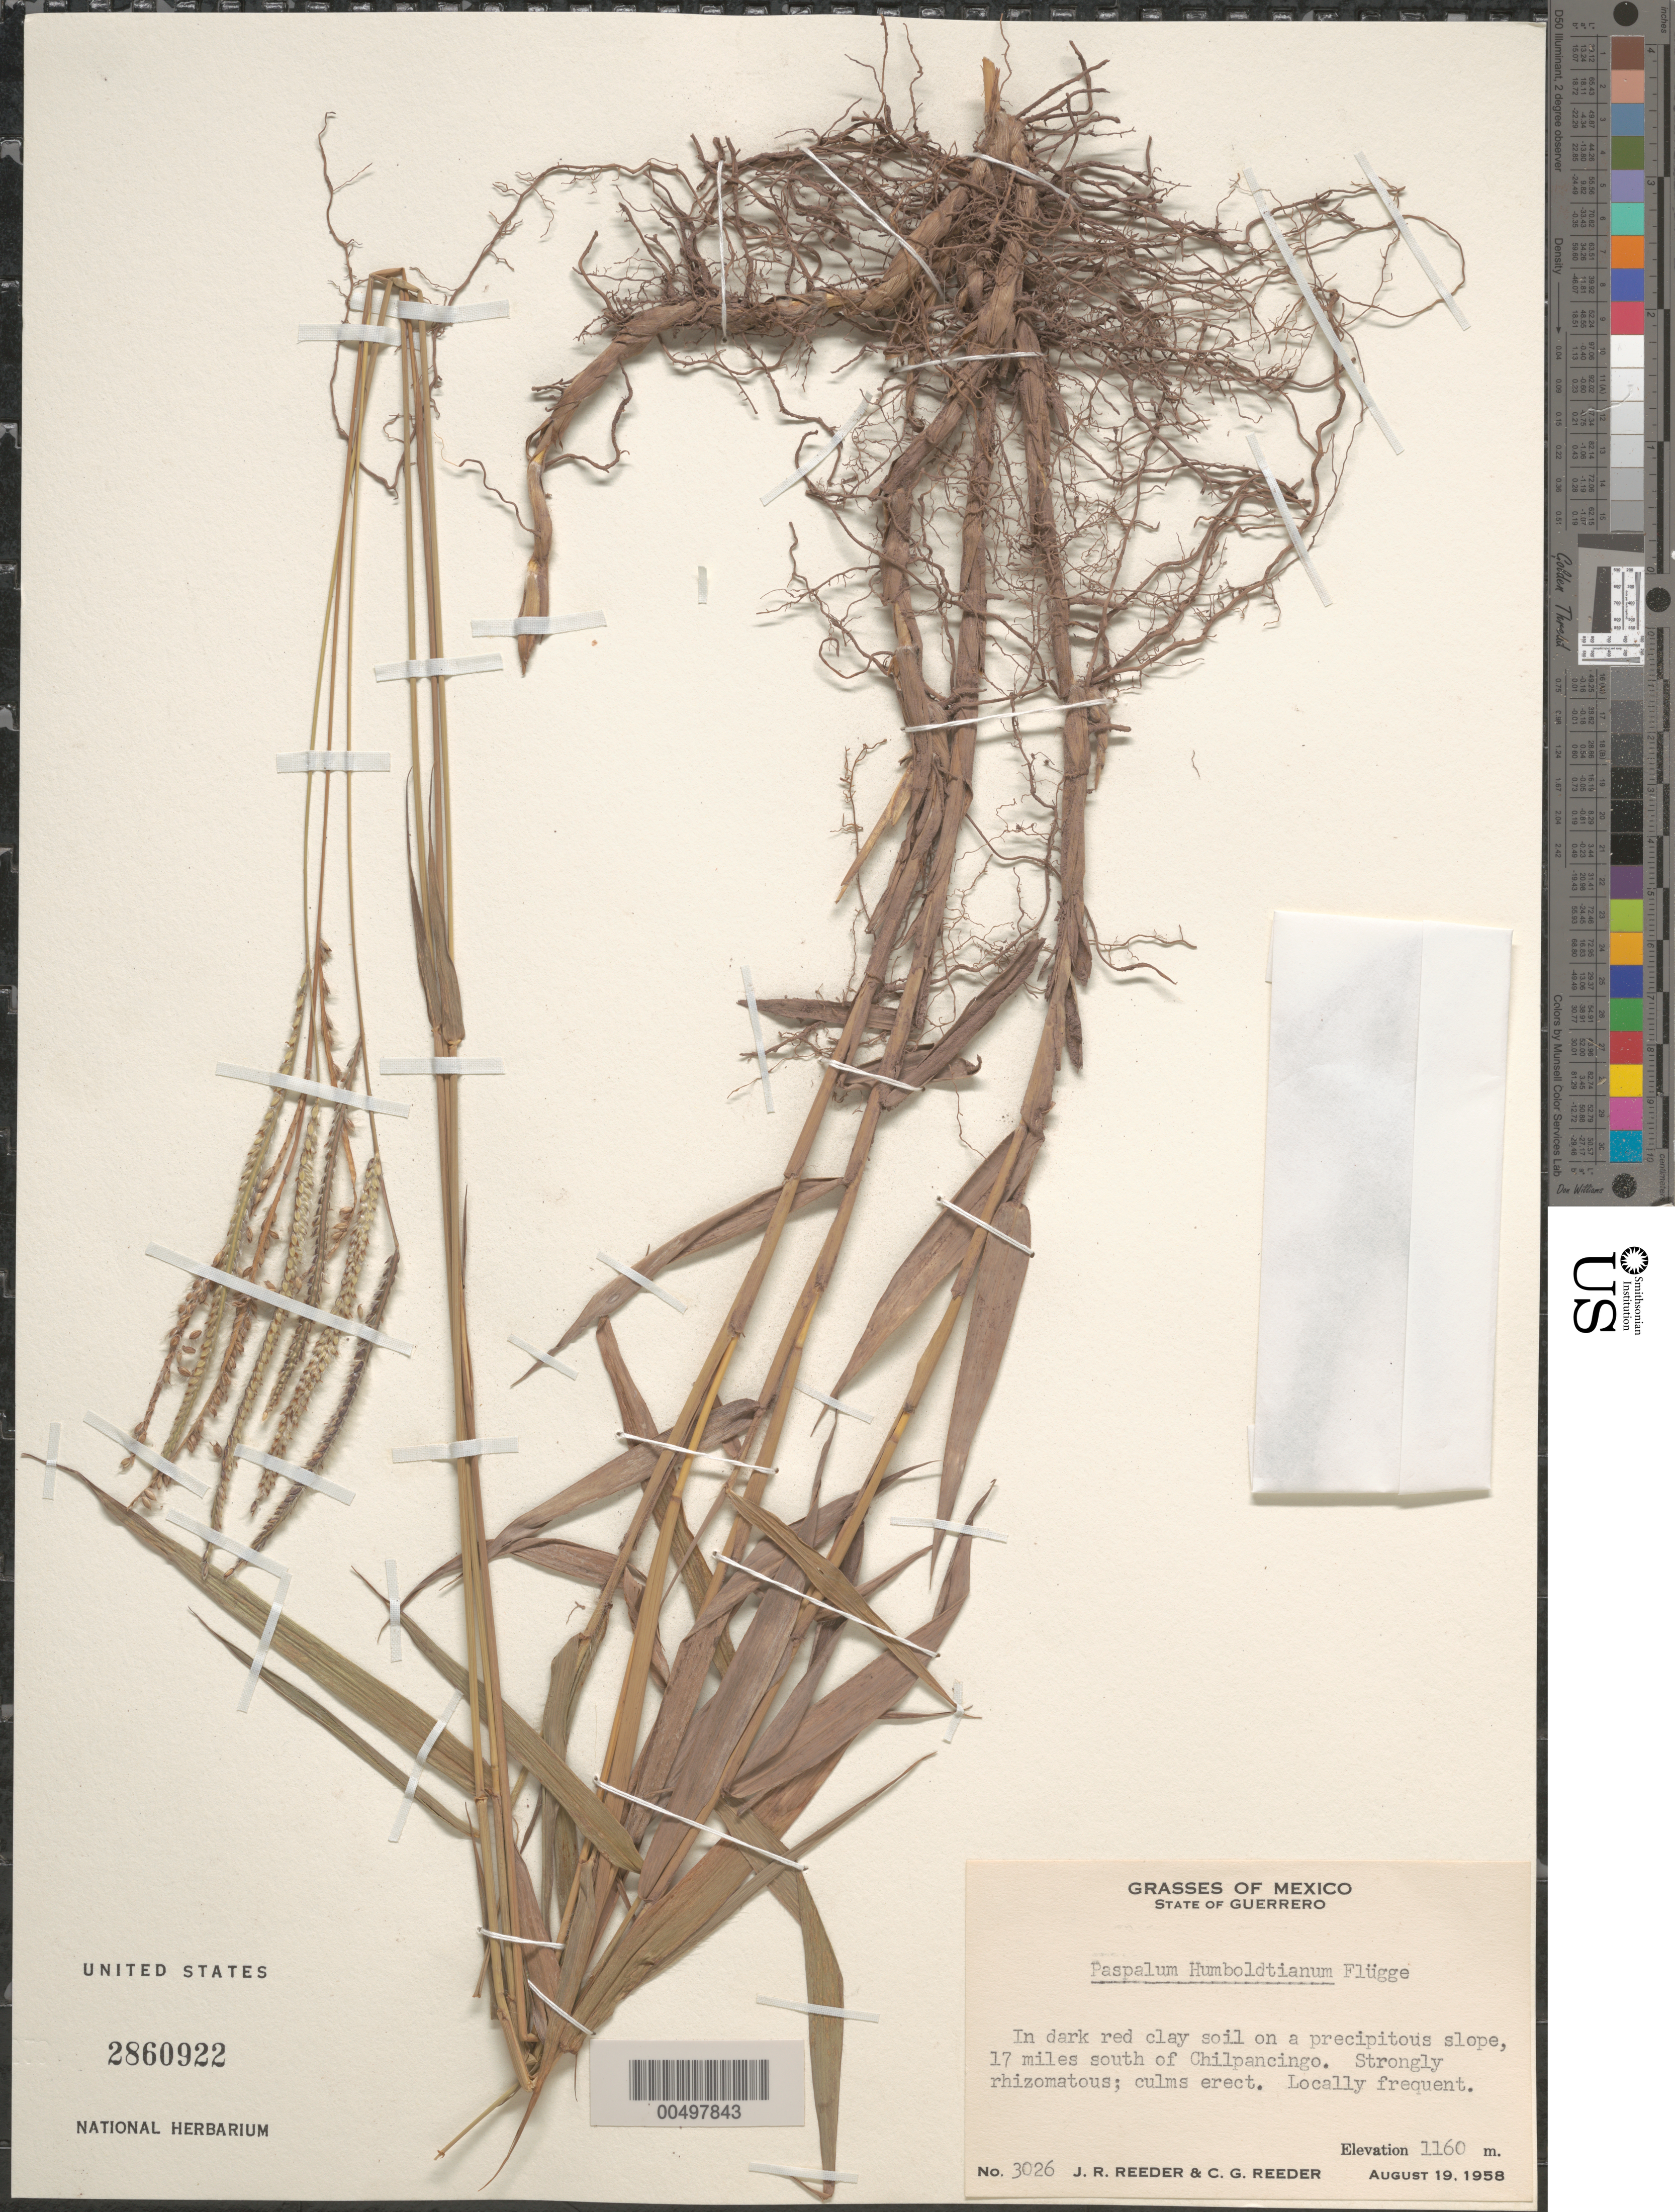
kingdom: Plantae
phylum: Tracheophyta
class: Liliopsida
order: Poales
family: Poaceae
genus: Paspalum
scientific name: Paspalum humboldtianum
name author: Flüggé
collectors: J. R. Reeder & C. G. Reeder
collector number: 3026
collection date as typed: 19 Aug 1958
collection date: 1958-08-19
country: Mexico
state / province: Guerrero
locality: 17 mi S of Chilpancingo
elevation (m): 1160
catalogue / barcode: US 2860922